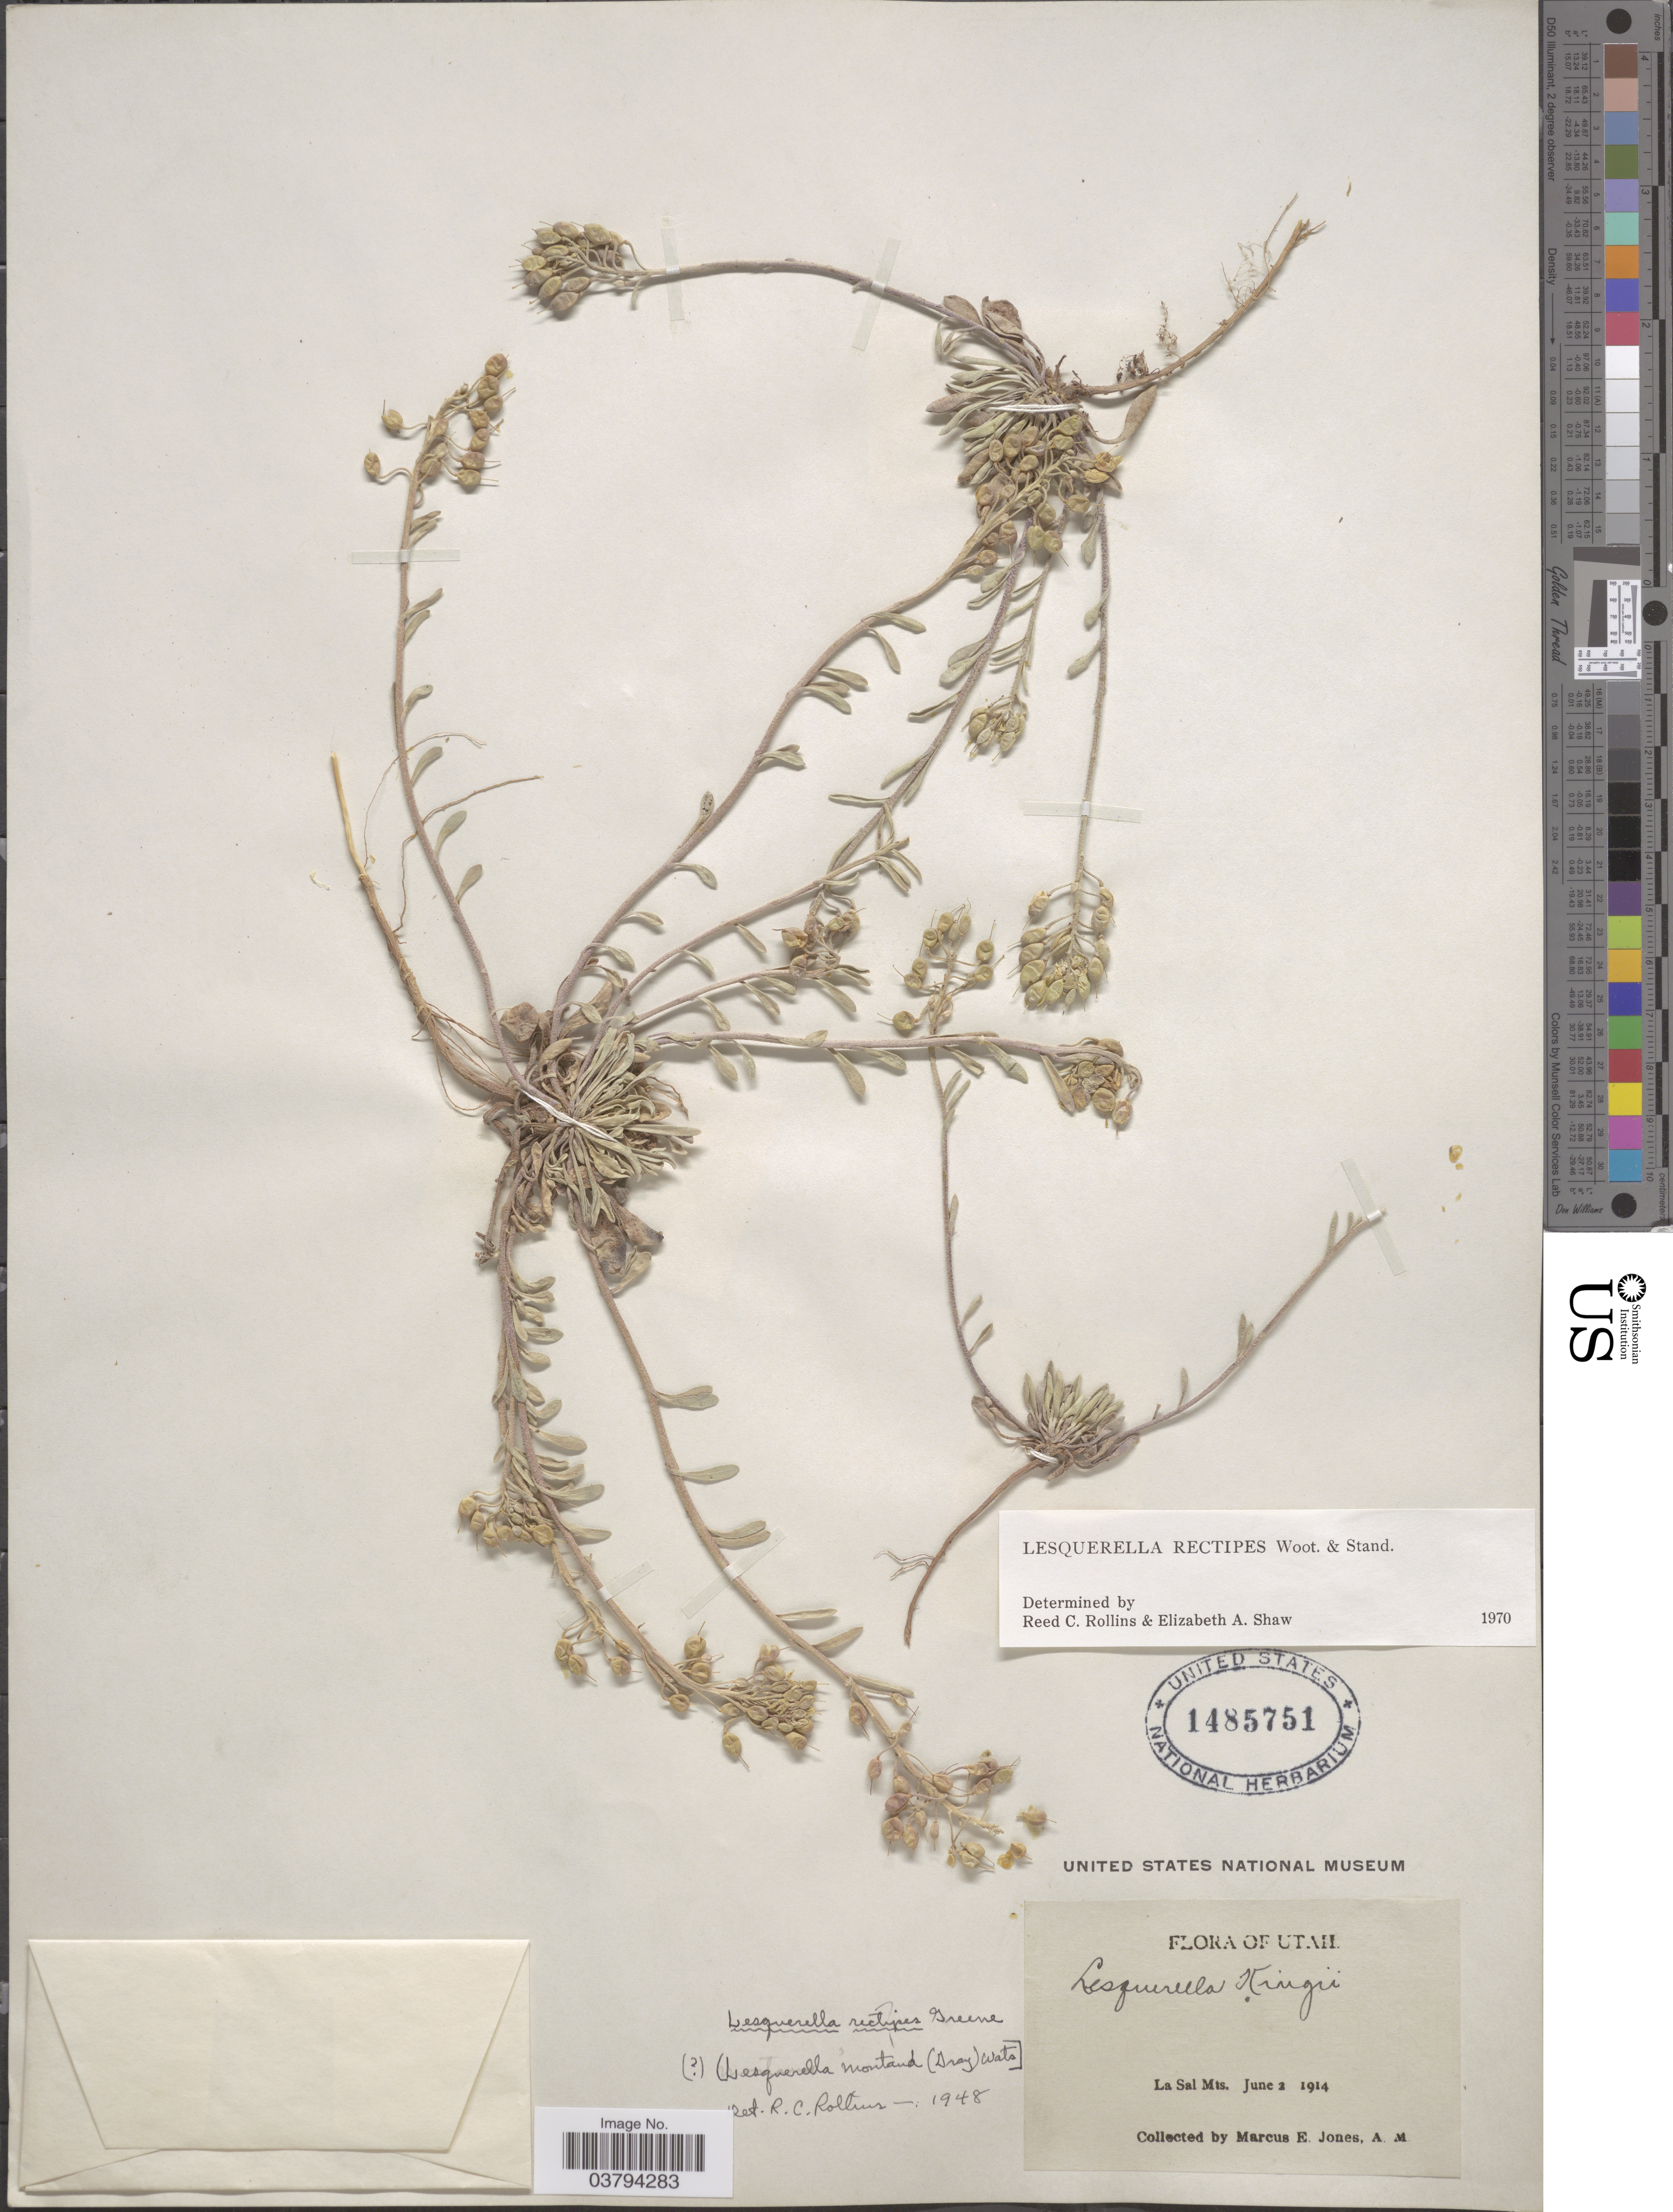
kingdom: Plantae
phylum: Tracheophyta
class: Magnoliopsida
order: Brassicales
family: Brassicaceae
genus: Lesquerella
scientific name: Lesquerella rectipes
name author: Wooton & Standl.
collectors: M. E. Jones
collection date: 1914-06-02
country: United States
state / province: Utah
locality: La Sal Mts.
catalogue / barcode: US 1485751